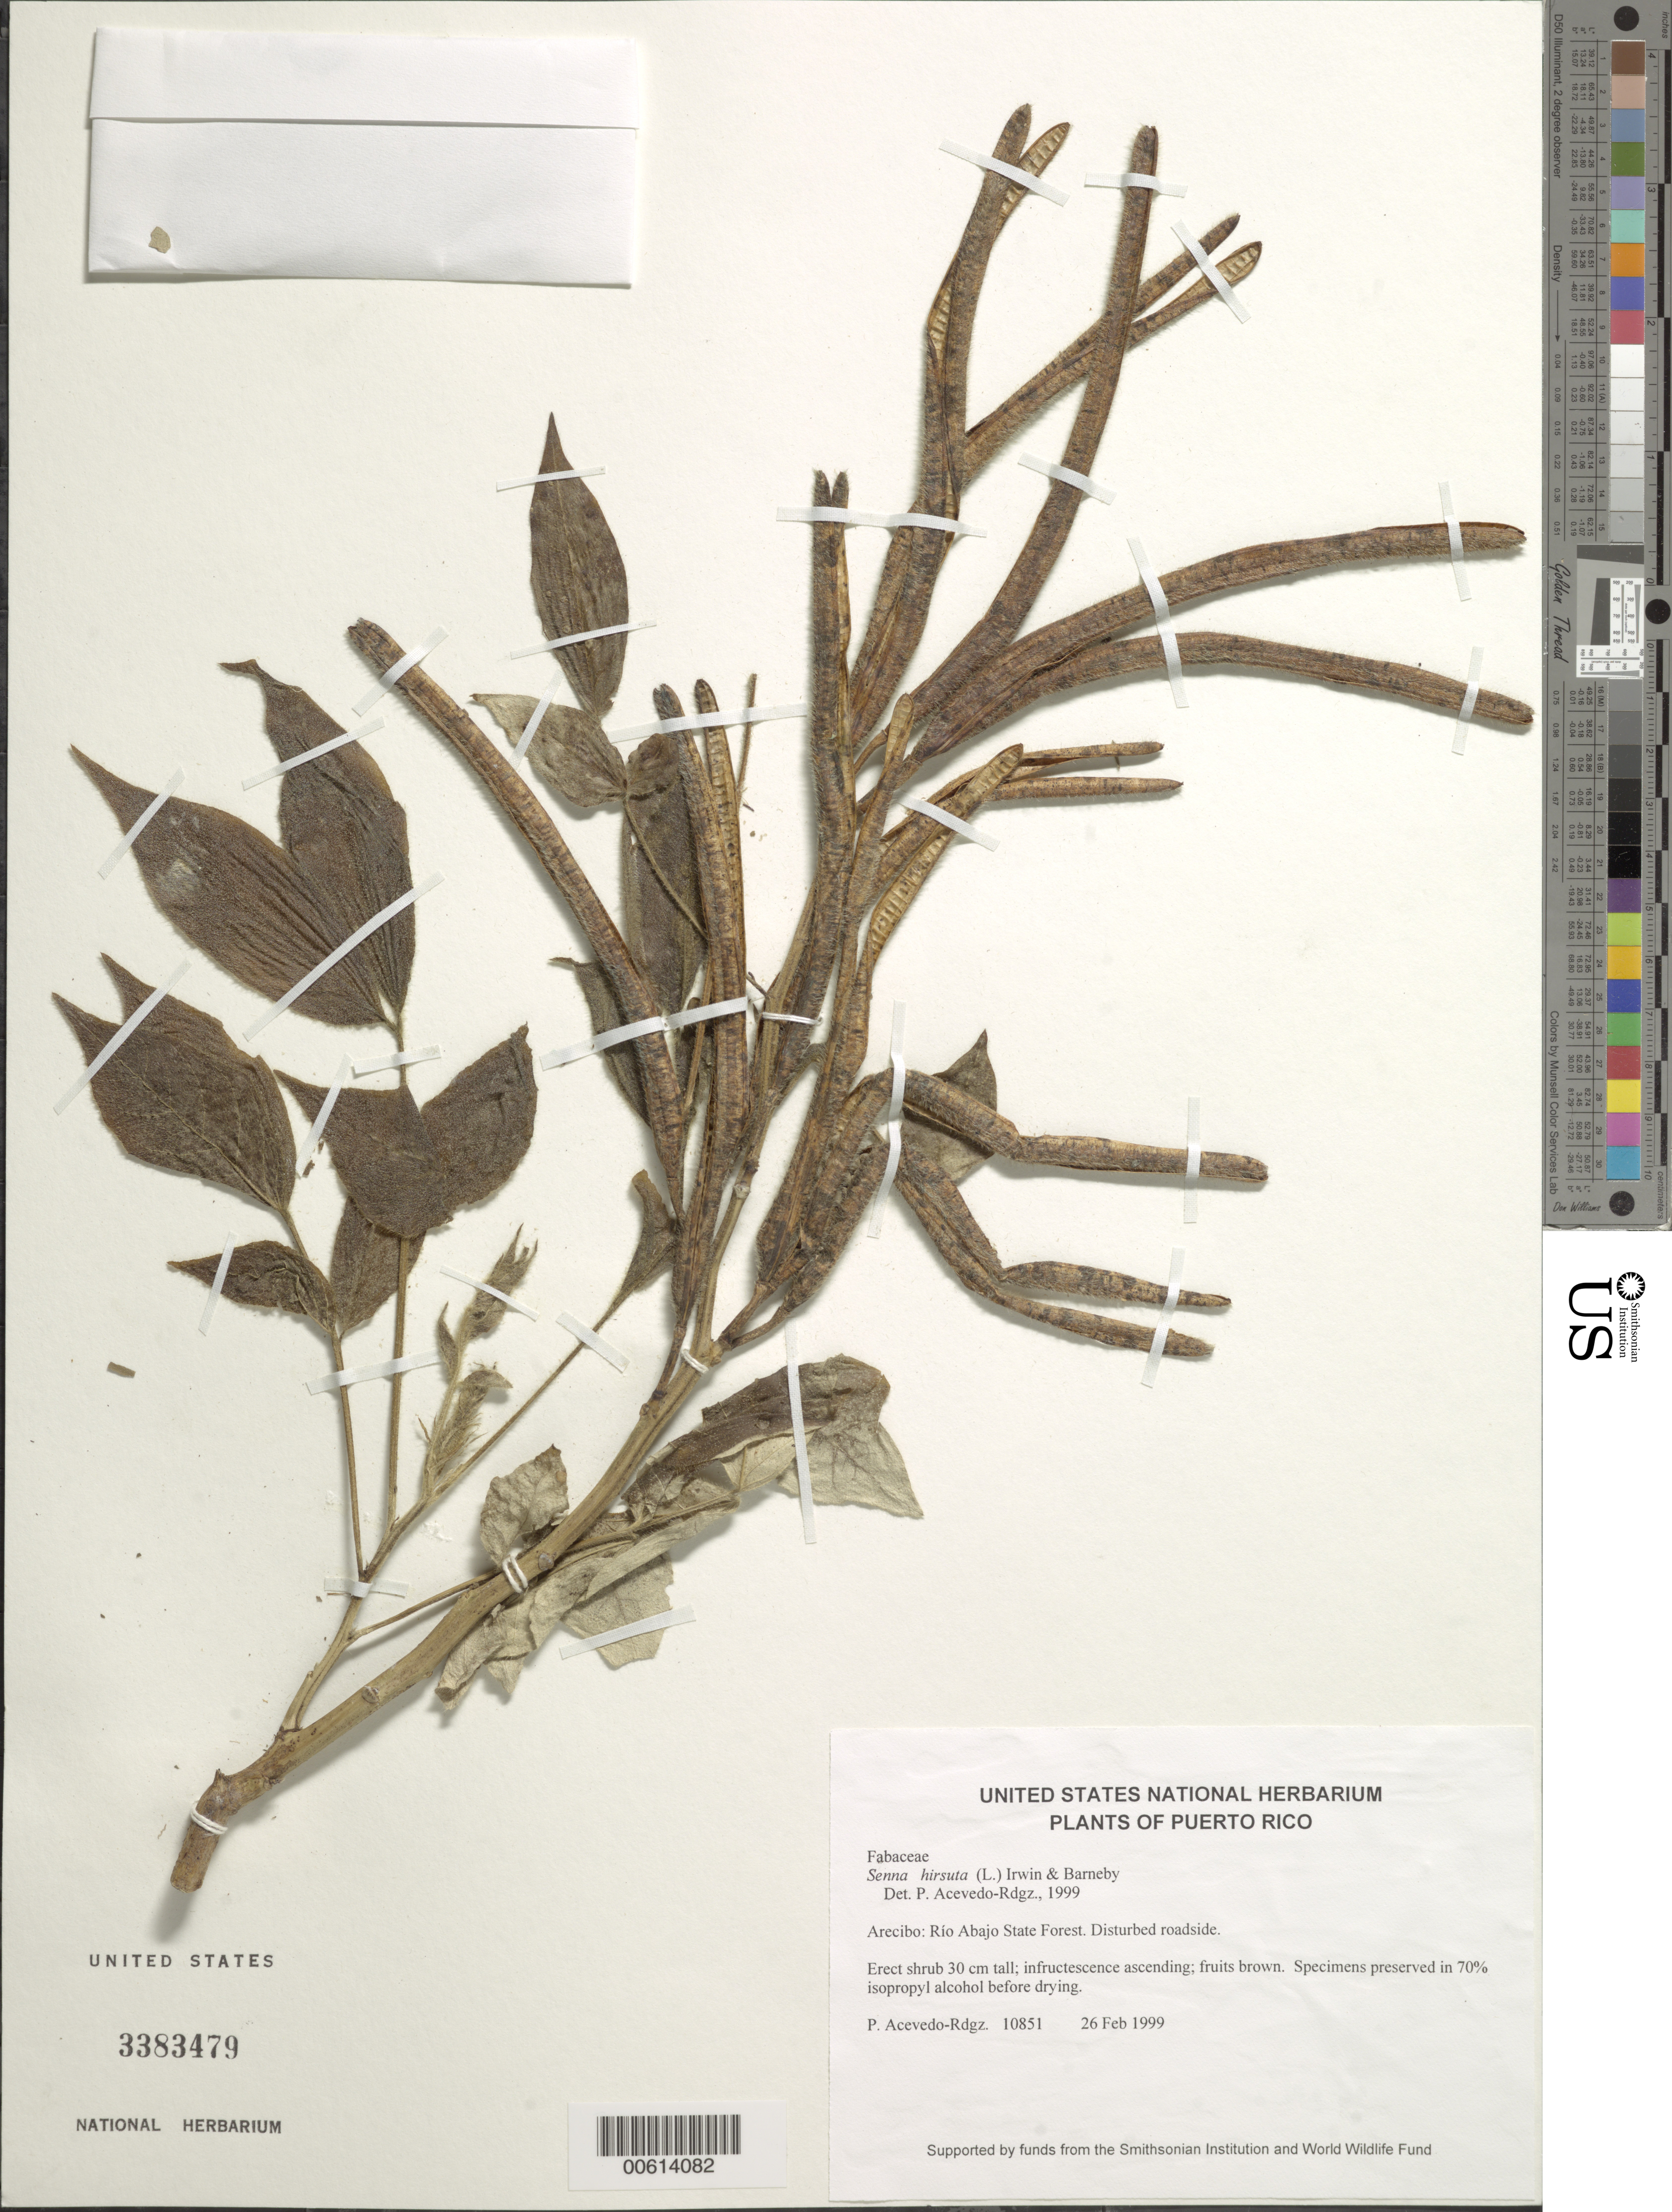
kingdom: Plantae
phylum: Tracheophyta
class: Magnoliopsida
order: Fabales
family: Fabaceae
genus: Senna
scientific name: Senna hirsuta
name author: (L.) H.S. Irwin & Barneby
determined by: Acevedo-Rodríguez, P., (BOT), Smithsonian Institution - National Museum of Natural History (UNITED STATES)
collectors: P. Acevedo-Rodr.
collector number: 10851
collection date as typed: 26 Feb 1999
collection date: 1999-02-26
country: Puerto Rico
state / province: Arecibo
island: Puerto Rico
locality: Arecibo; Río Abajo State Forest.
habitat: Disturbed roadside.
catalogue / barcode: US 3383479